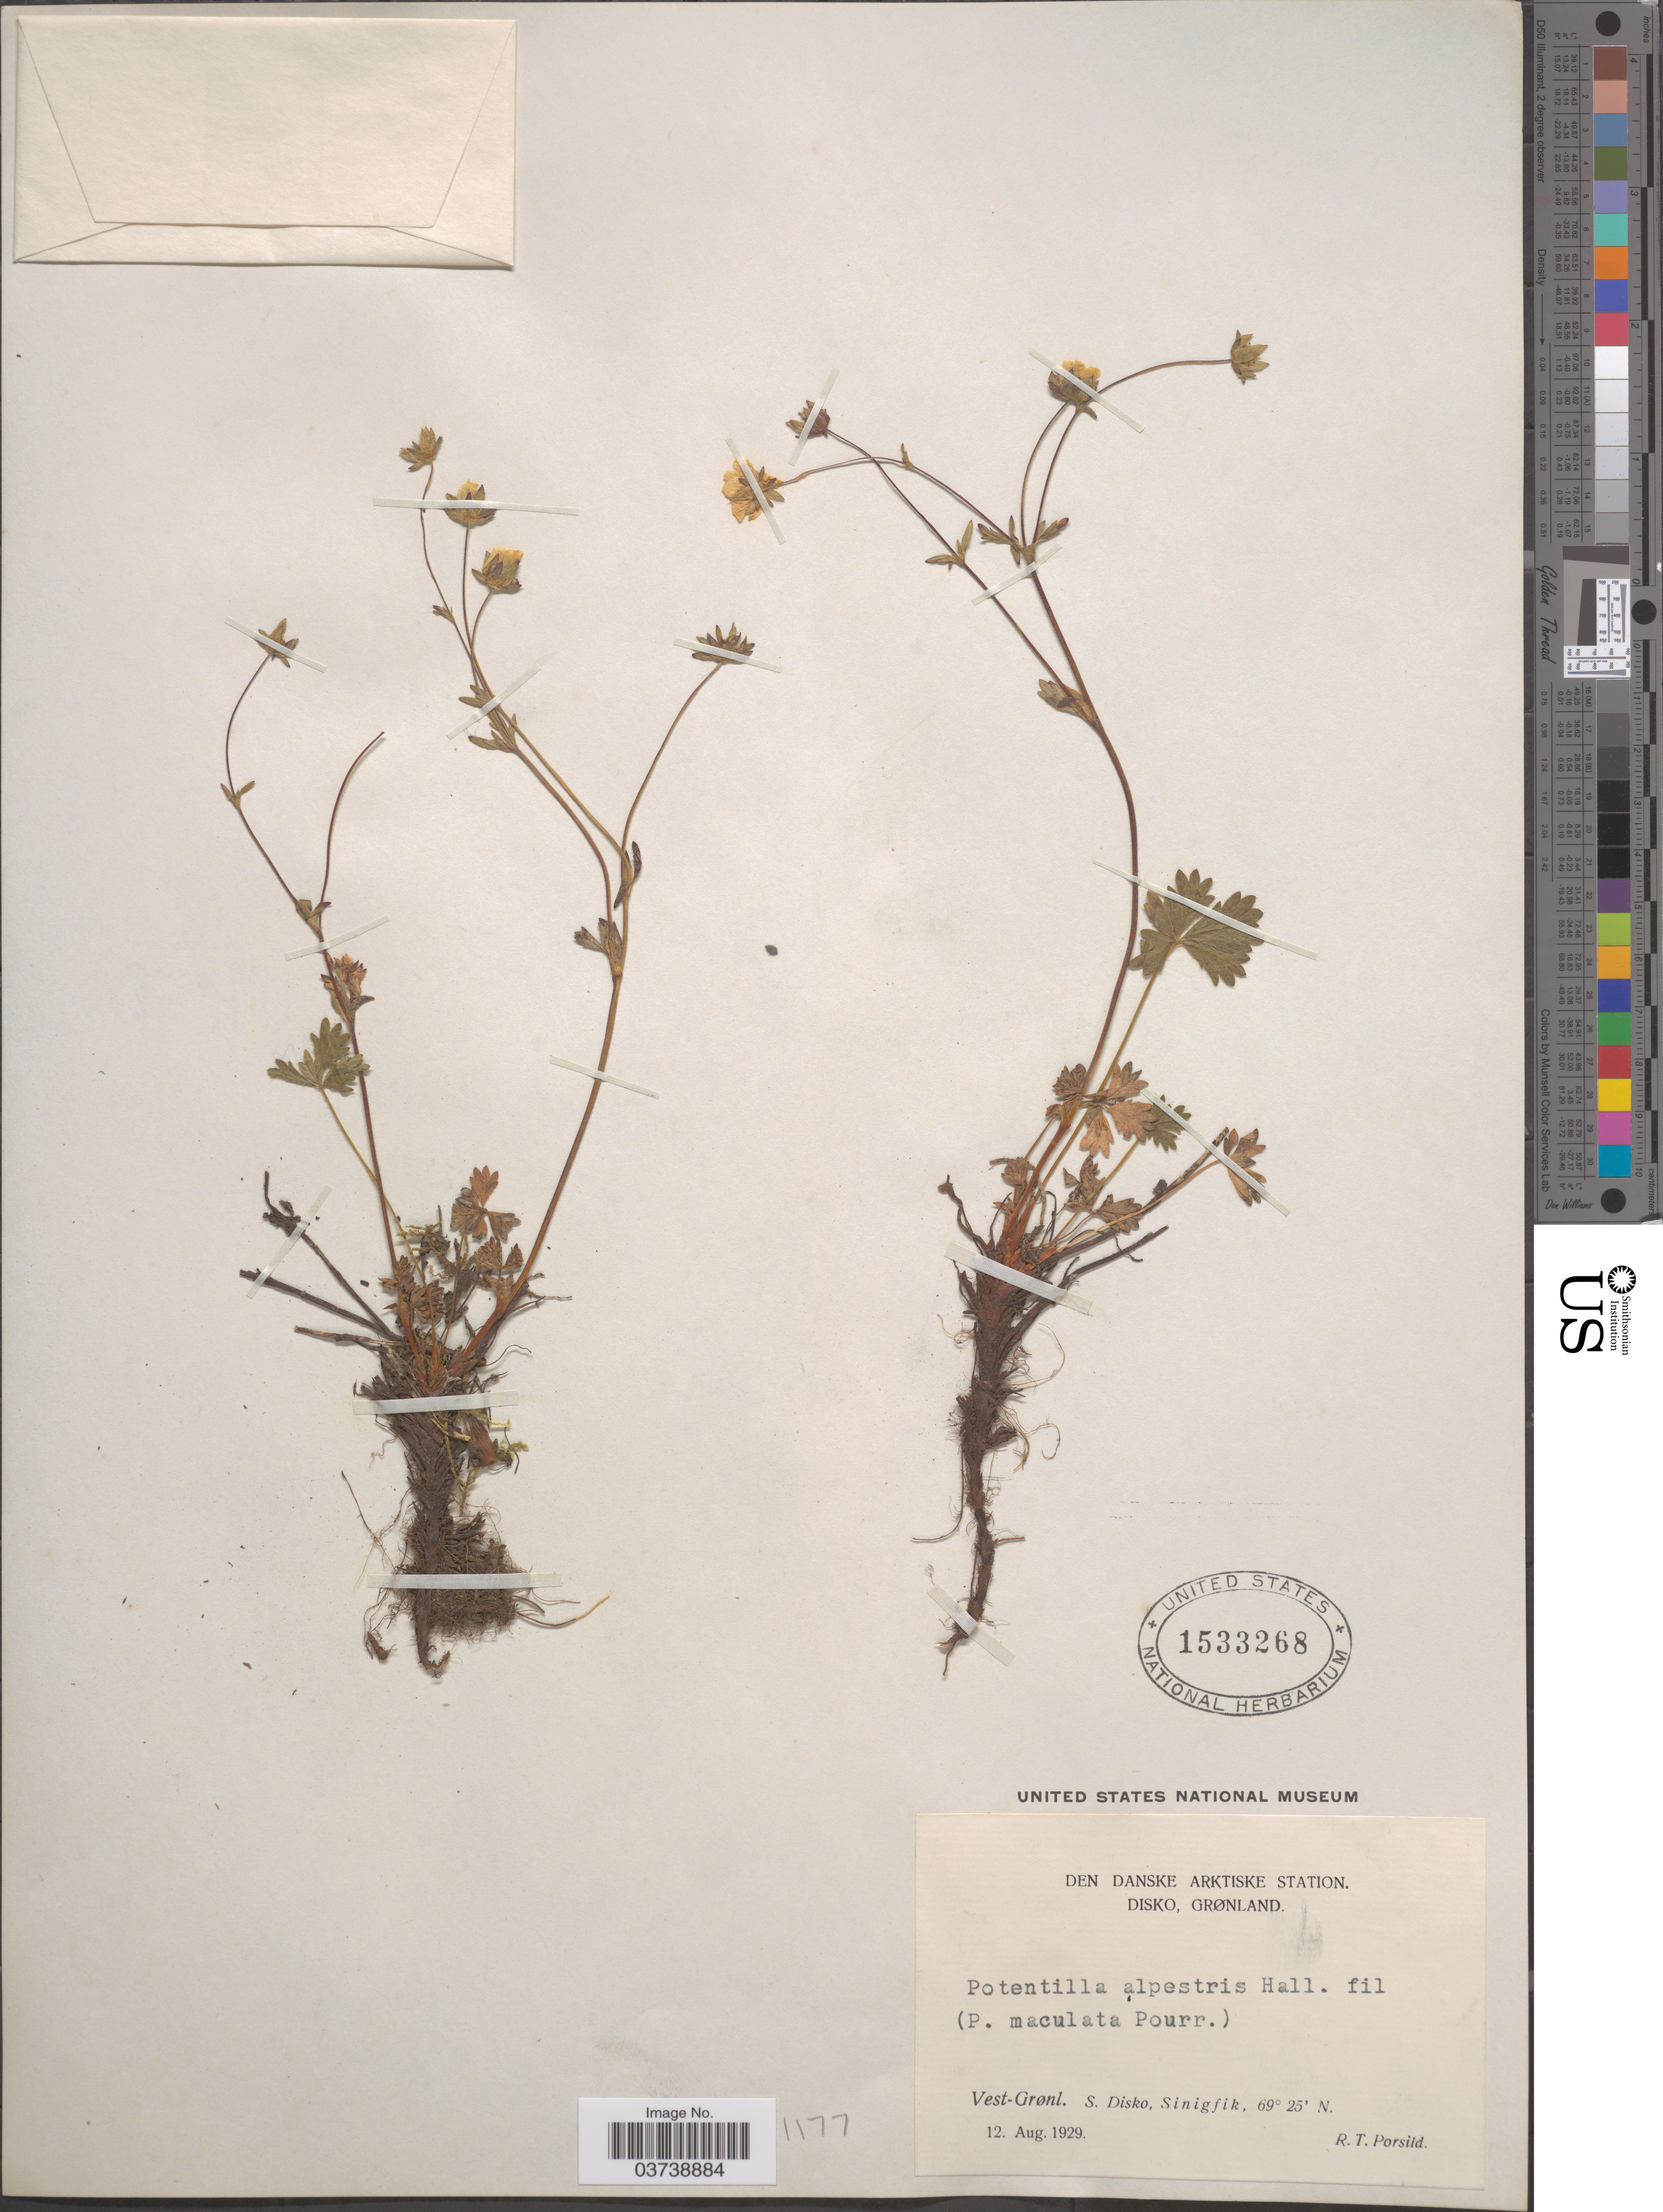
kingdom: Plantae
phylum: Tracheophyta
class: Magnoliopsida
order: Rosales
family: Rosaceae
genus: Potentilla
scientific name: Potentilla crantzii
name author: (Crantz) Beck ex Fritsch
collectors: R. T. Porsild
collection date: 1929-08-12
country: Greenland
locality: Den Danske Arktiske Station. Disko, Grønland. Vest-Grønl. S. Disko, Sinigfik.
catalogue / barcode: US 1533268